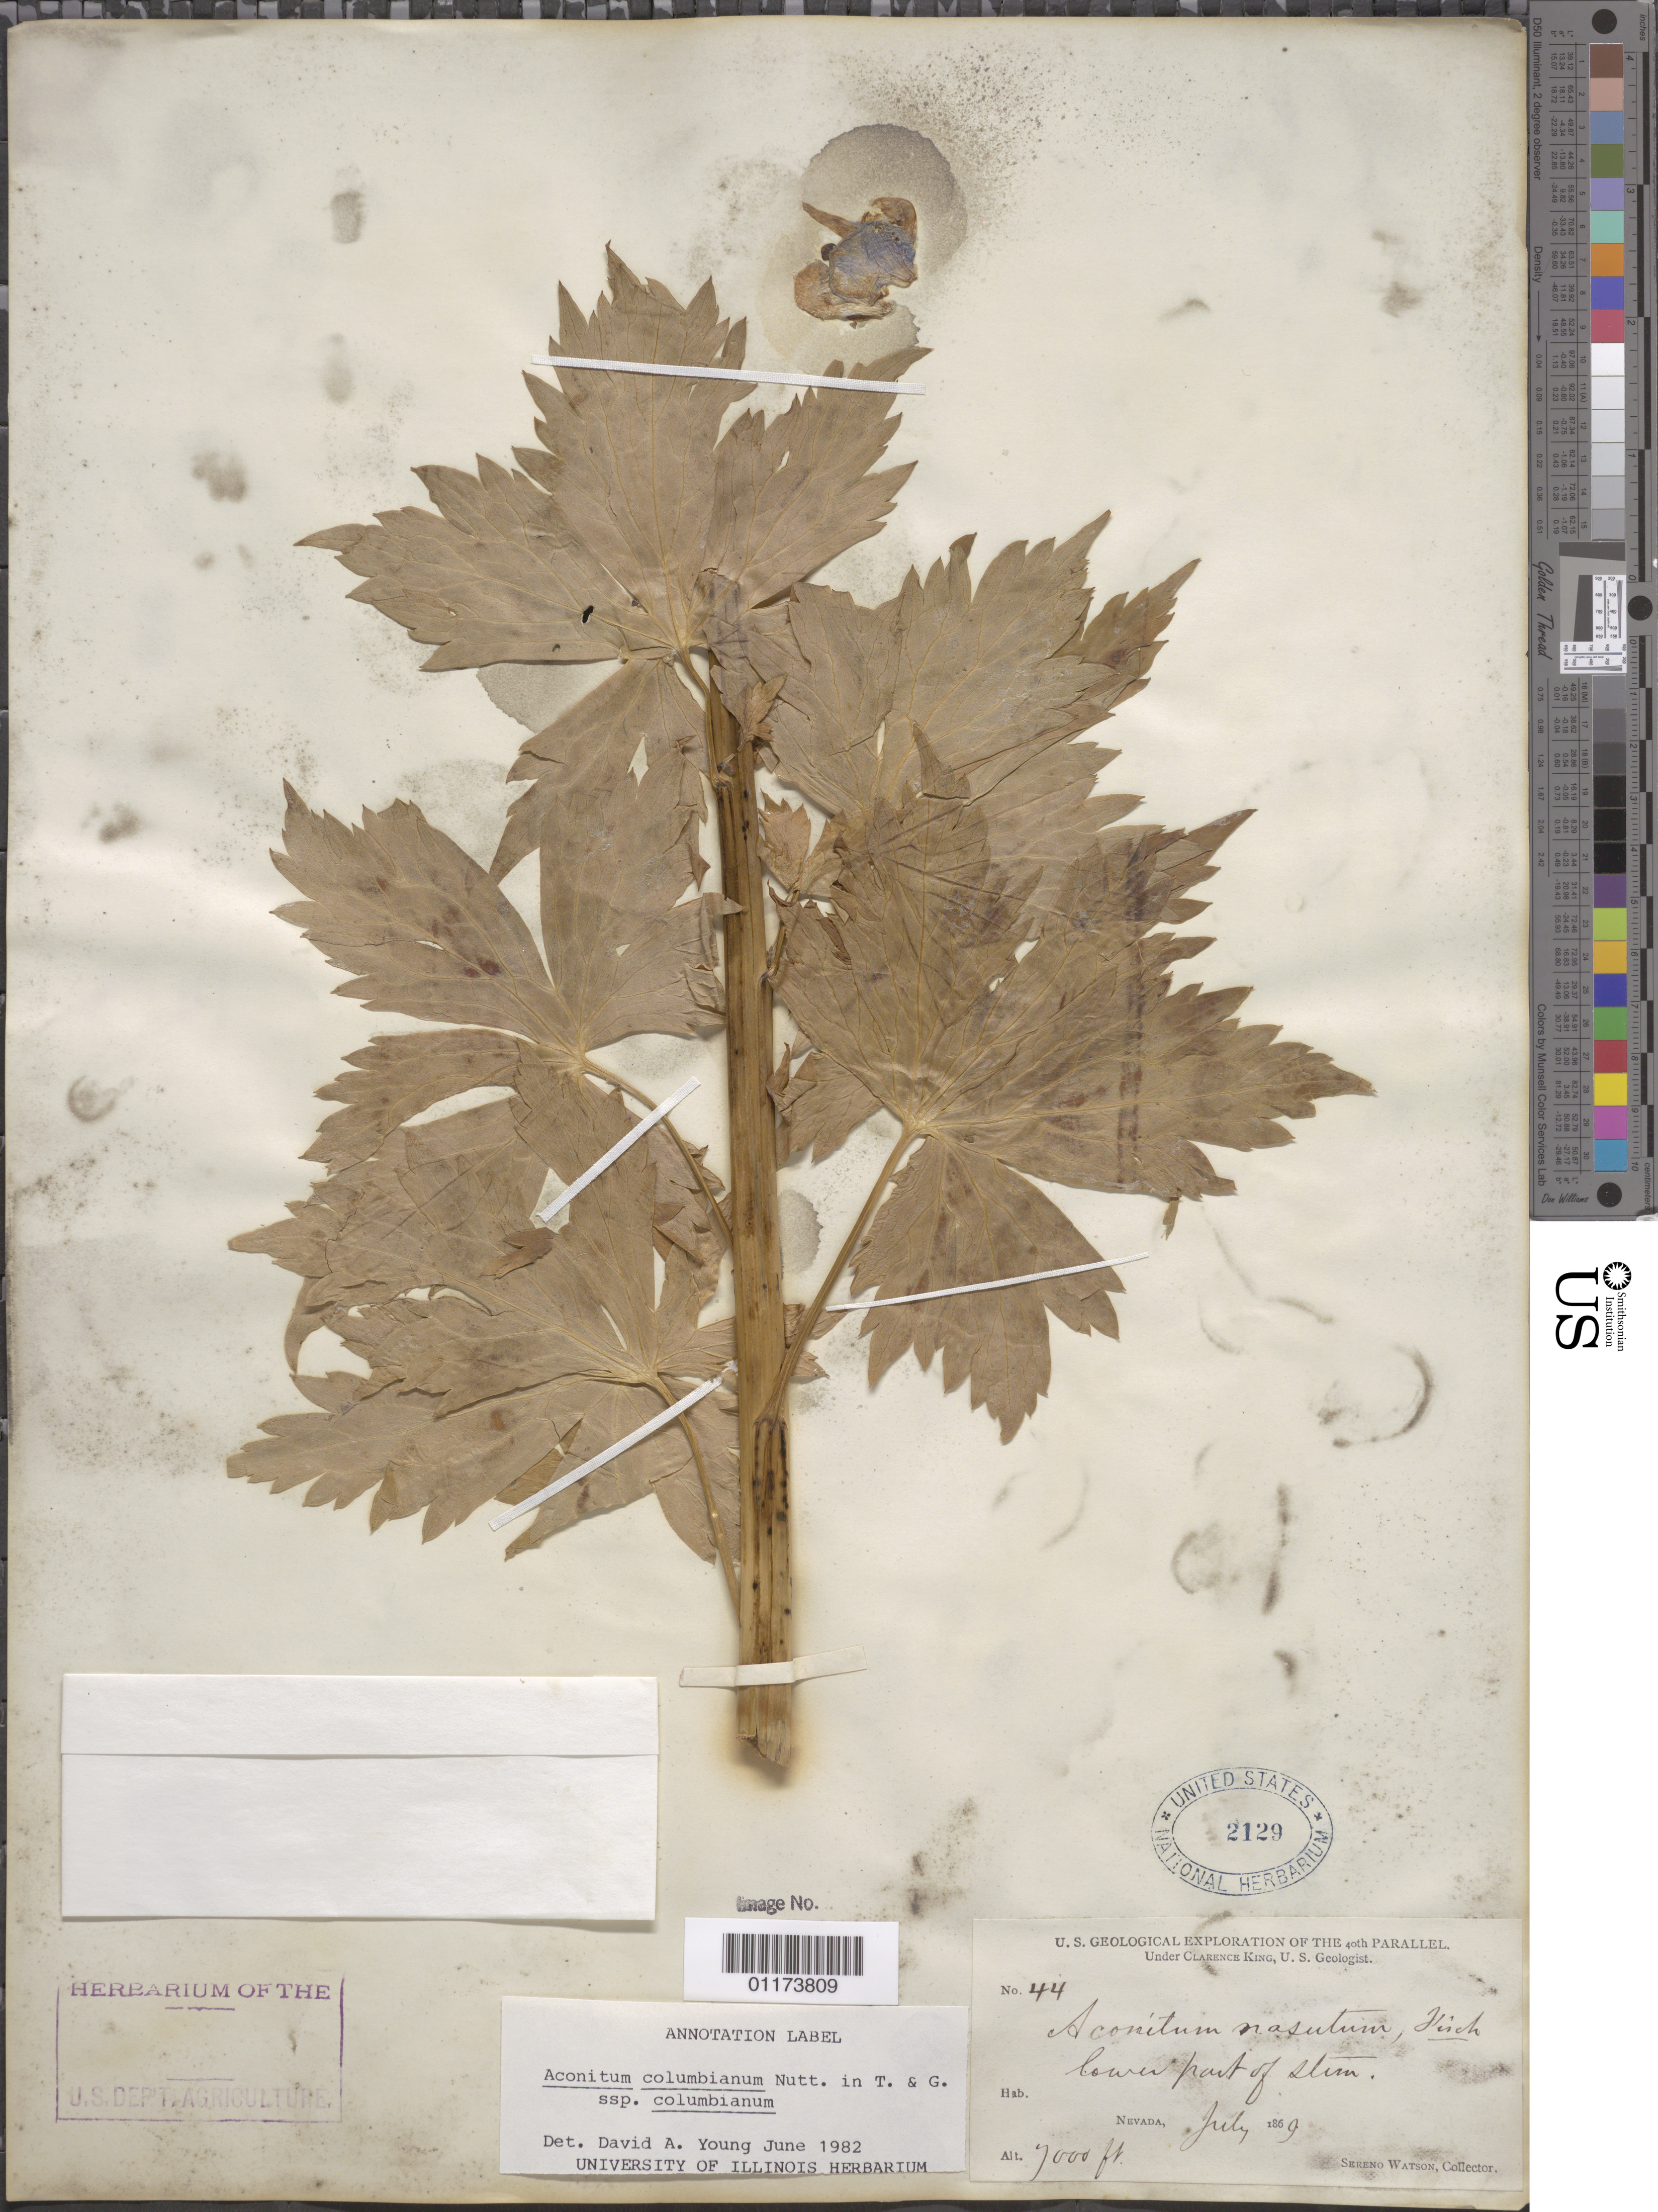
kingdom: Plantae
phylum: Tracheophyta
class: Magnoliopsida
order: Ranunculales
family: Ranunculaceae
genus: Aconitum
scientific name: Aconitum columbianum subsp. columbianum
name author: Nutt.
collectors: S. Watson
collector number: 44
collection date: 1869-07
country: United States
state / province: Nevada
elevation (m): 2134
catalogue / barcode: US 2129